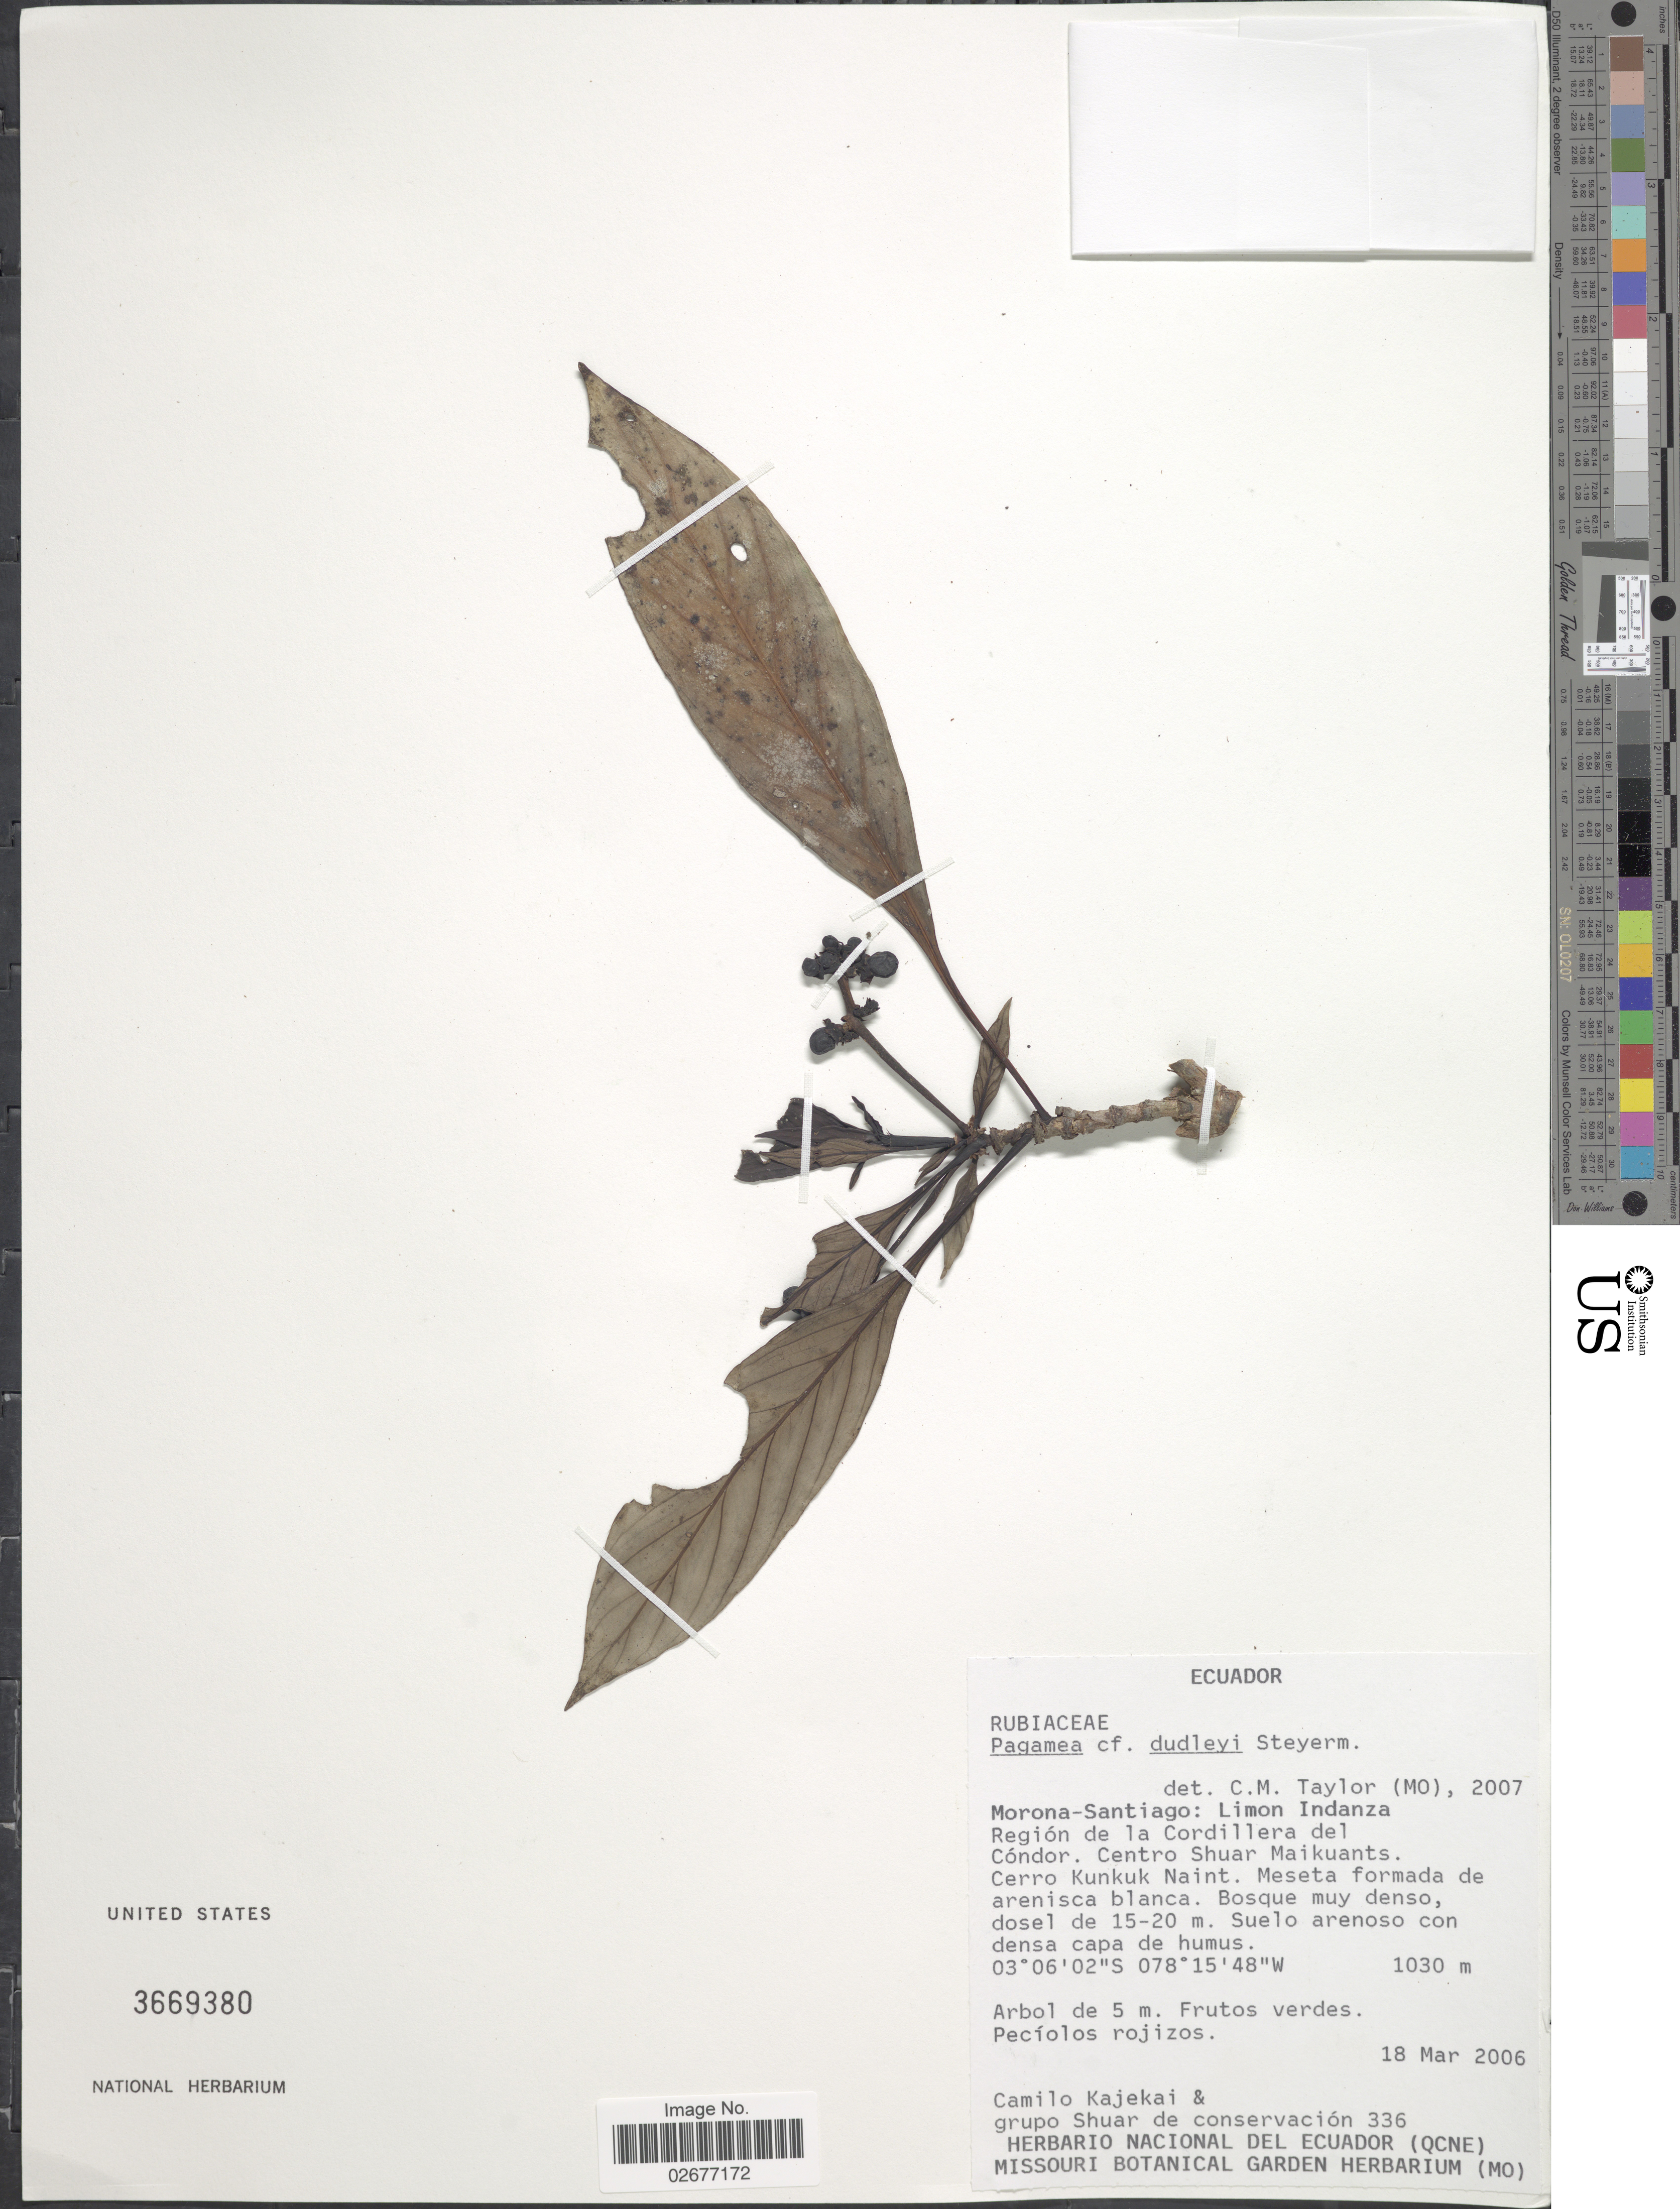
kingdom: Plantae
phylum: Tracheophyta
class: Magnoliopsida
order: Gentianales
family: Rubiaceae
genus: Pagamea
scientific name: Pagamea dudleyi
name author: Steyerm.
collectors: C. Kajekai & Grupo Shuar de conservación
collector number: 336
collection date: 2006-03-18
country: Ecuador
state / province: Morona-Santiago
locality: Morona-Santiago: Limon Indanza, Region de la Cordillera del Condor, Centro Shuar Maikuants, Cerro Kunkuk Naint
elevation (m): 1030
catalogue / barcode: US 3669380